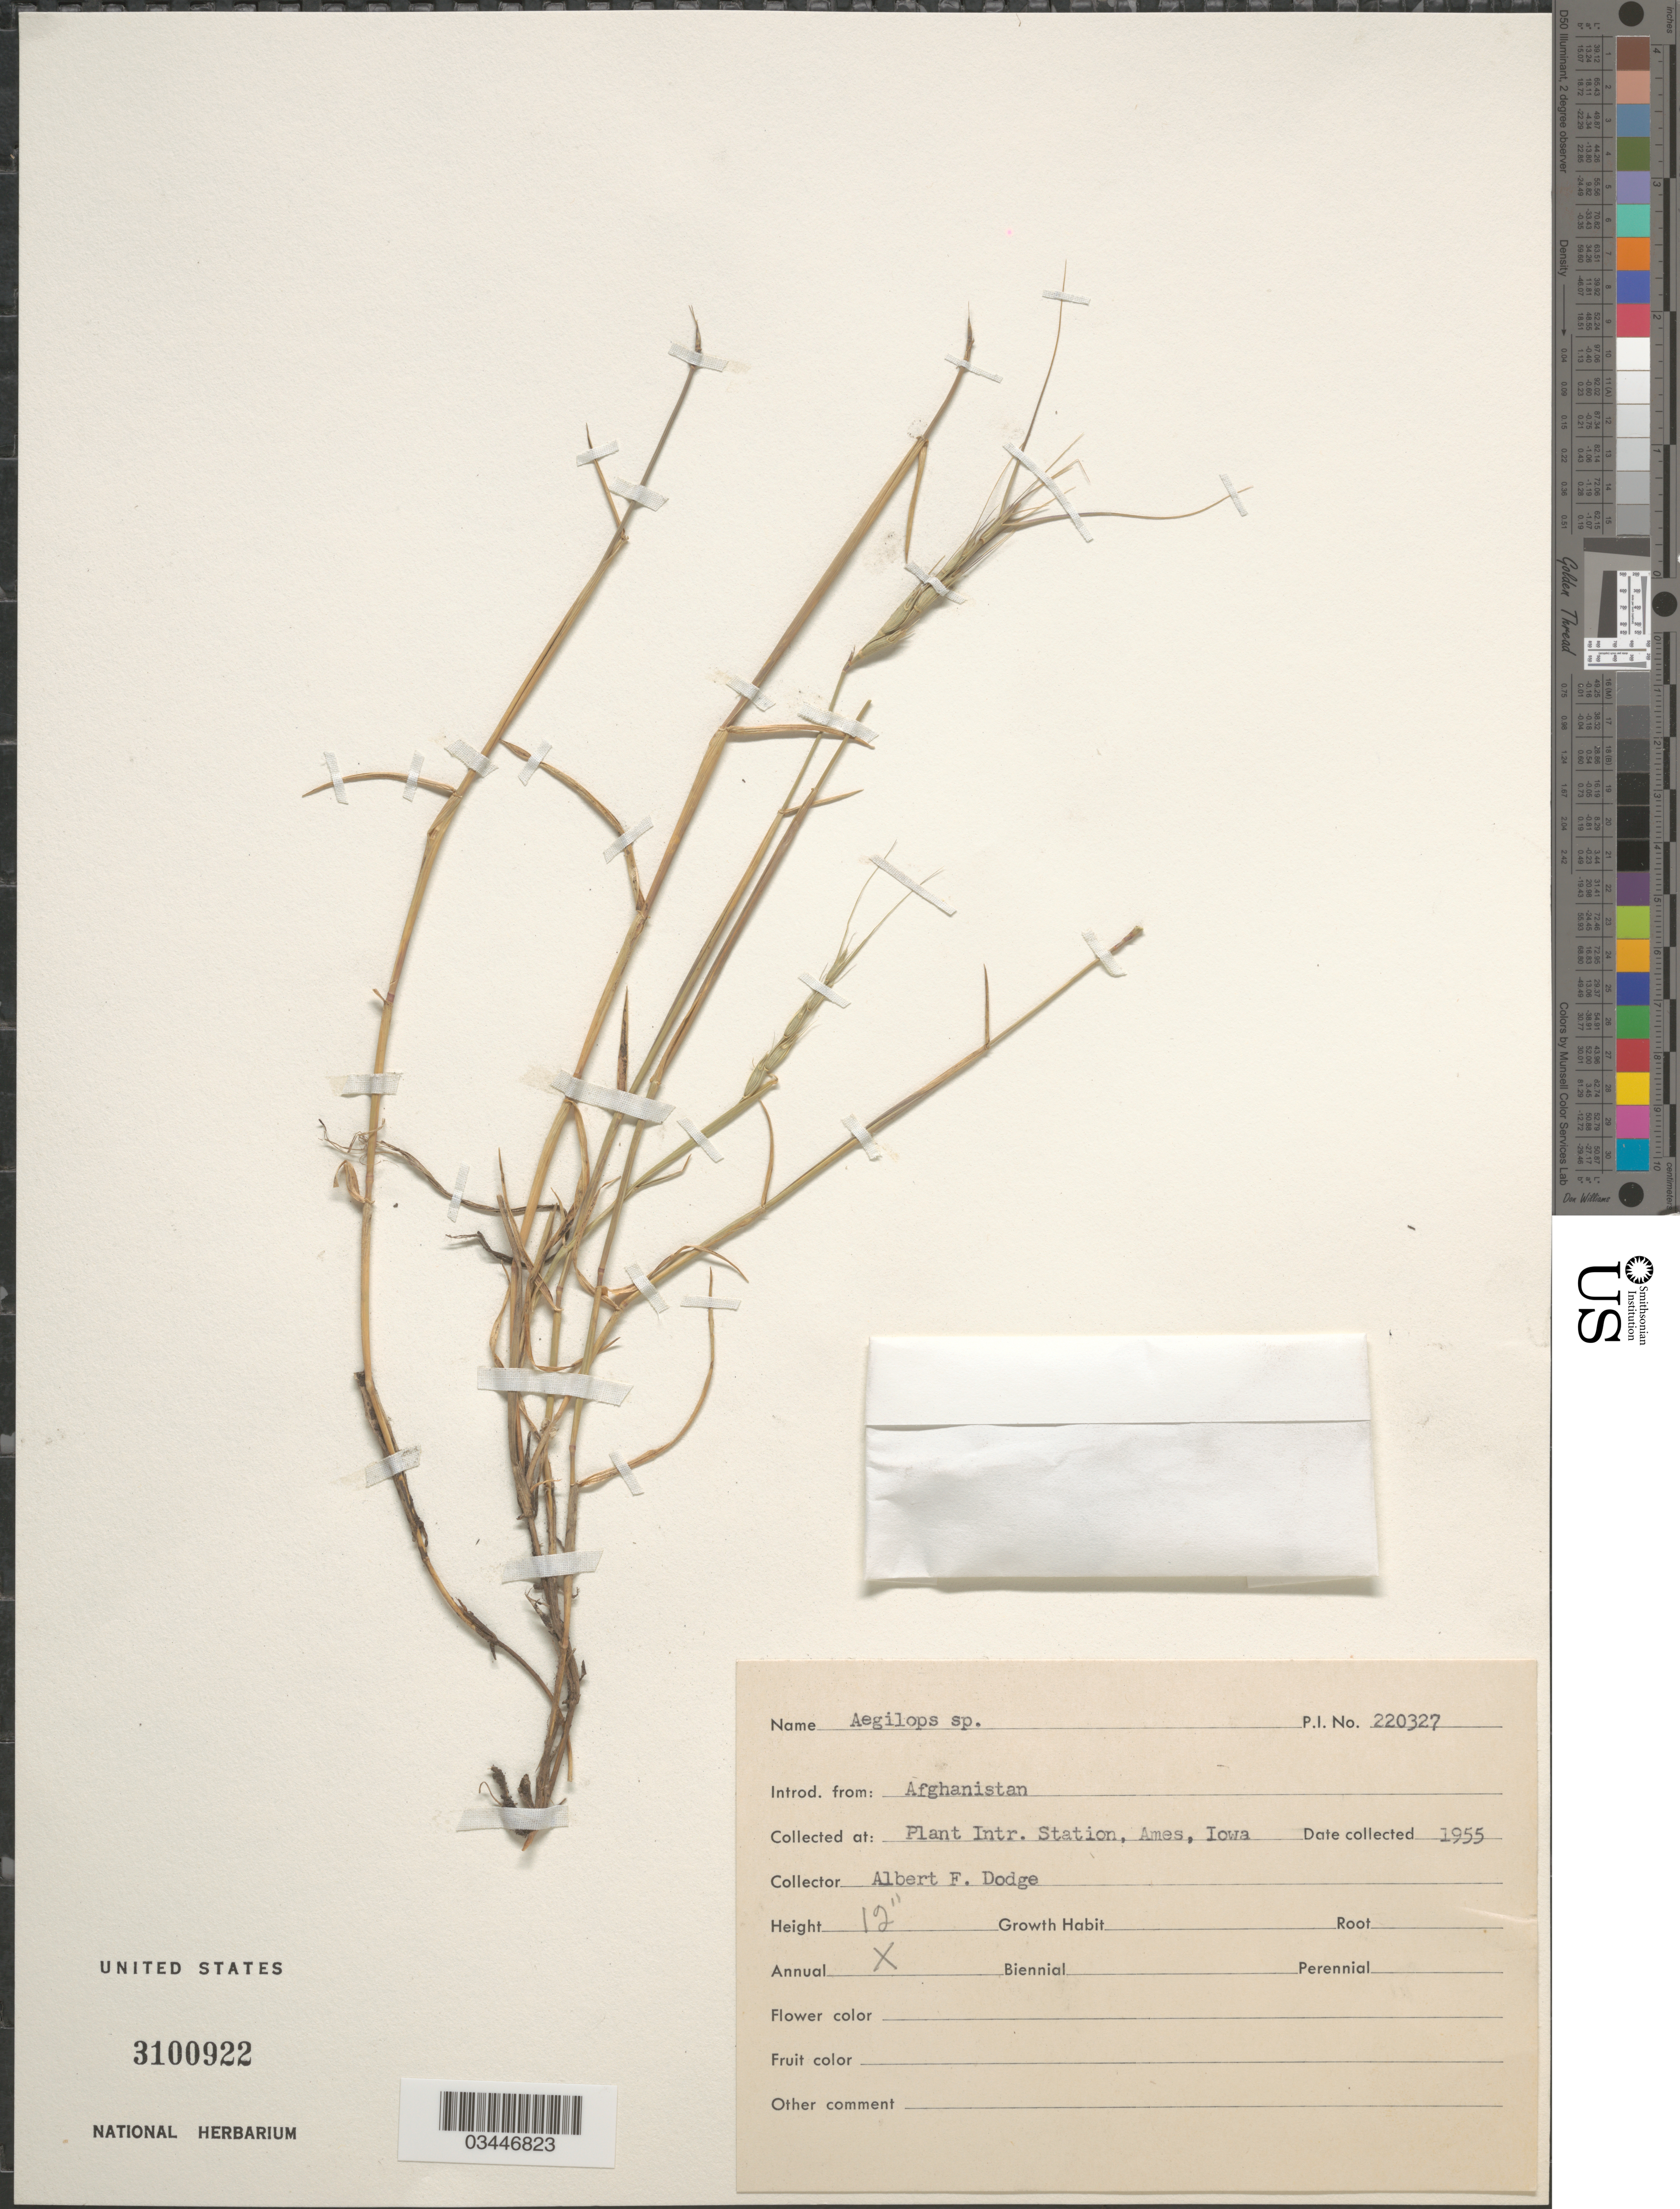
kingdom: Plantae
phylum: Tracheophyta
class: Liliopsida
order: Poales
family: Poaceae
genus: Aegilops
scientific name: Aegilops sp.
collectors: A. Dodge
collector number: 220327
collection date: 1955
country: United States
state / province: Iowa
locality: Plant Intr. Station, Ames.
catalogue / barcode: US 3100922